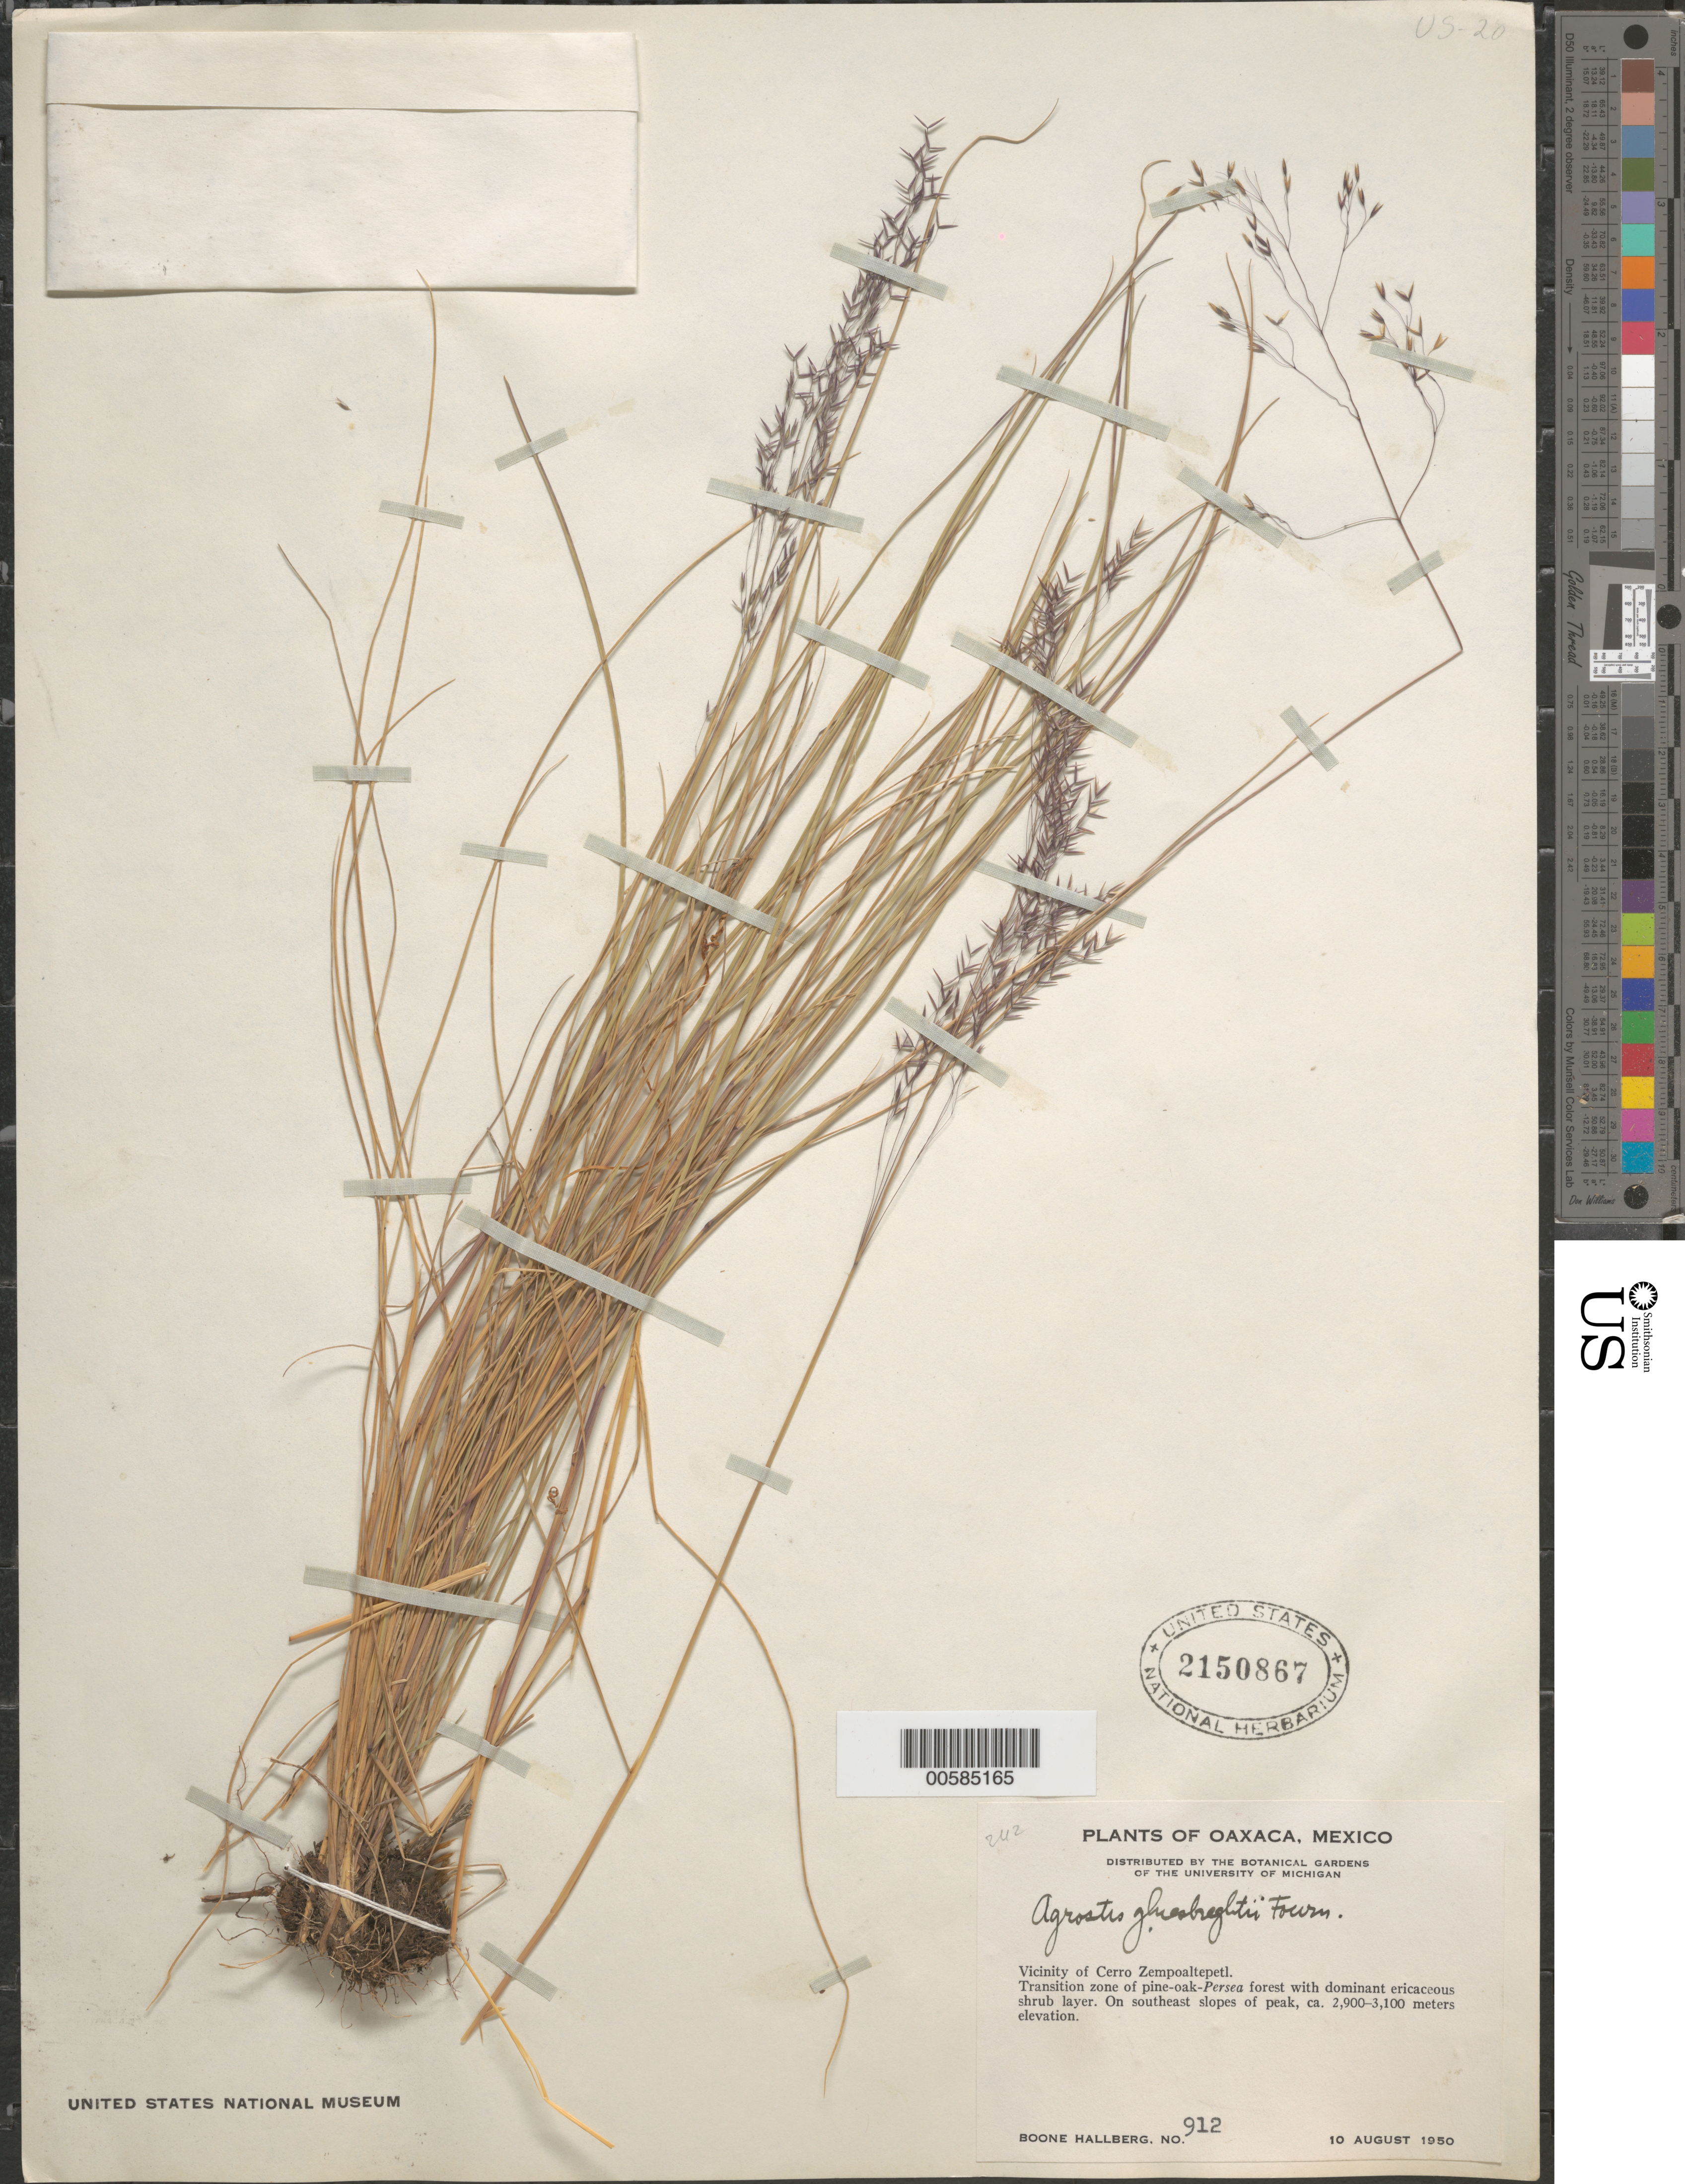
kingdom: Plantae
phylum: Tracheophyta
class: Liliopsida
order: Poales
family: Poaceae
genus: Agrostis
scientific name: Agrostis ghiesbreghtii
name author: E. Fourn.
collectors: B. Hallberg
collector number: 912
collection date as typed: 10 Aug 1950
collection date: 1950-08-10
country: Mexico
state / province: Oaxaca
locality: Vicinity of Cerro Zempoaltepetl, SE slopes of peak.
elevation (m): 2900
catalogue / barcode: US 2150867